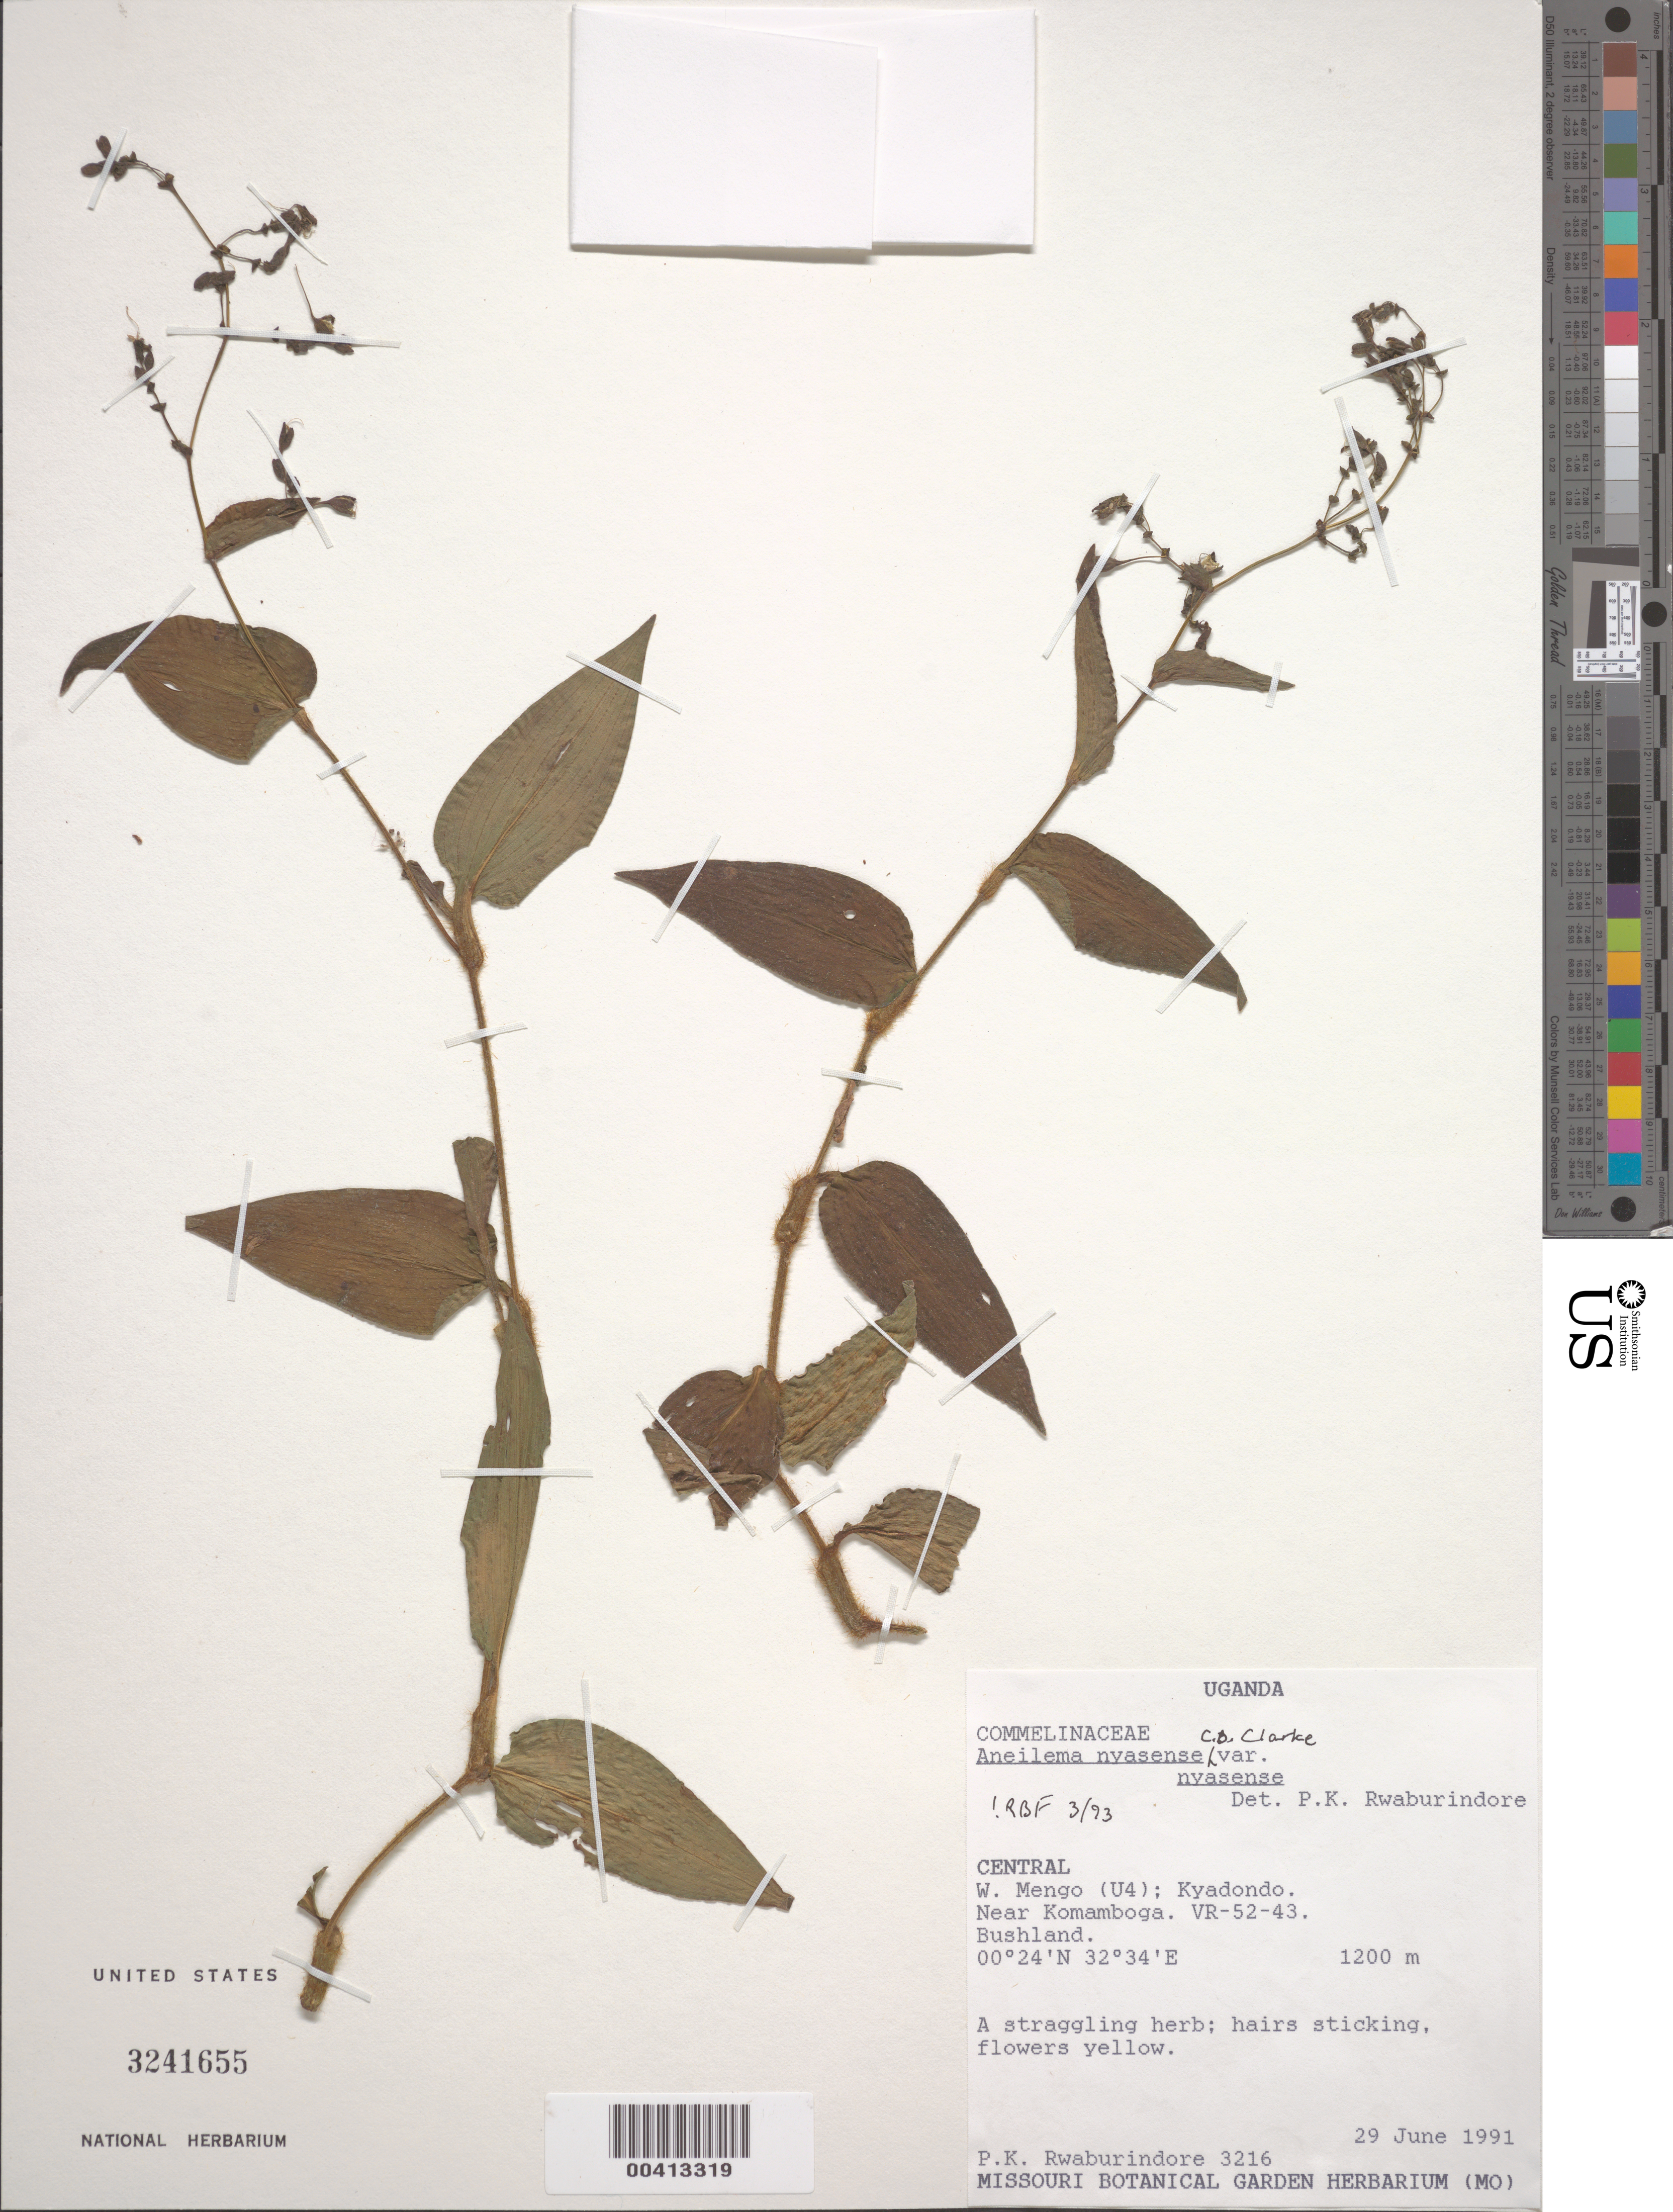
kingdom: Plantae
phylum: Tracheophyta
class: Liliopsida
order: Commelinales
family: Commelinaceae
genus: Aneilema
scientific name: Aneilema nyasense var. nyasense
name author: C.B. Clarke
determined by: Faden, Robert B., (US), Smithsonian Institution - National Museum of Natural History (UNITED STATES)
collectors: P. Rwaburindore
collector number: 3216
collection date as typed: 29 Jun 1991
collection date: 1991-06-29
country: Uganda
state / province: Central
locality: Kyadondo. West Menga.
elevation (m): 1200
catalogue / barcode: US 3241655